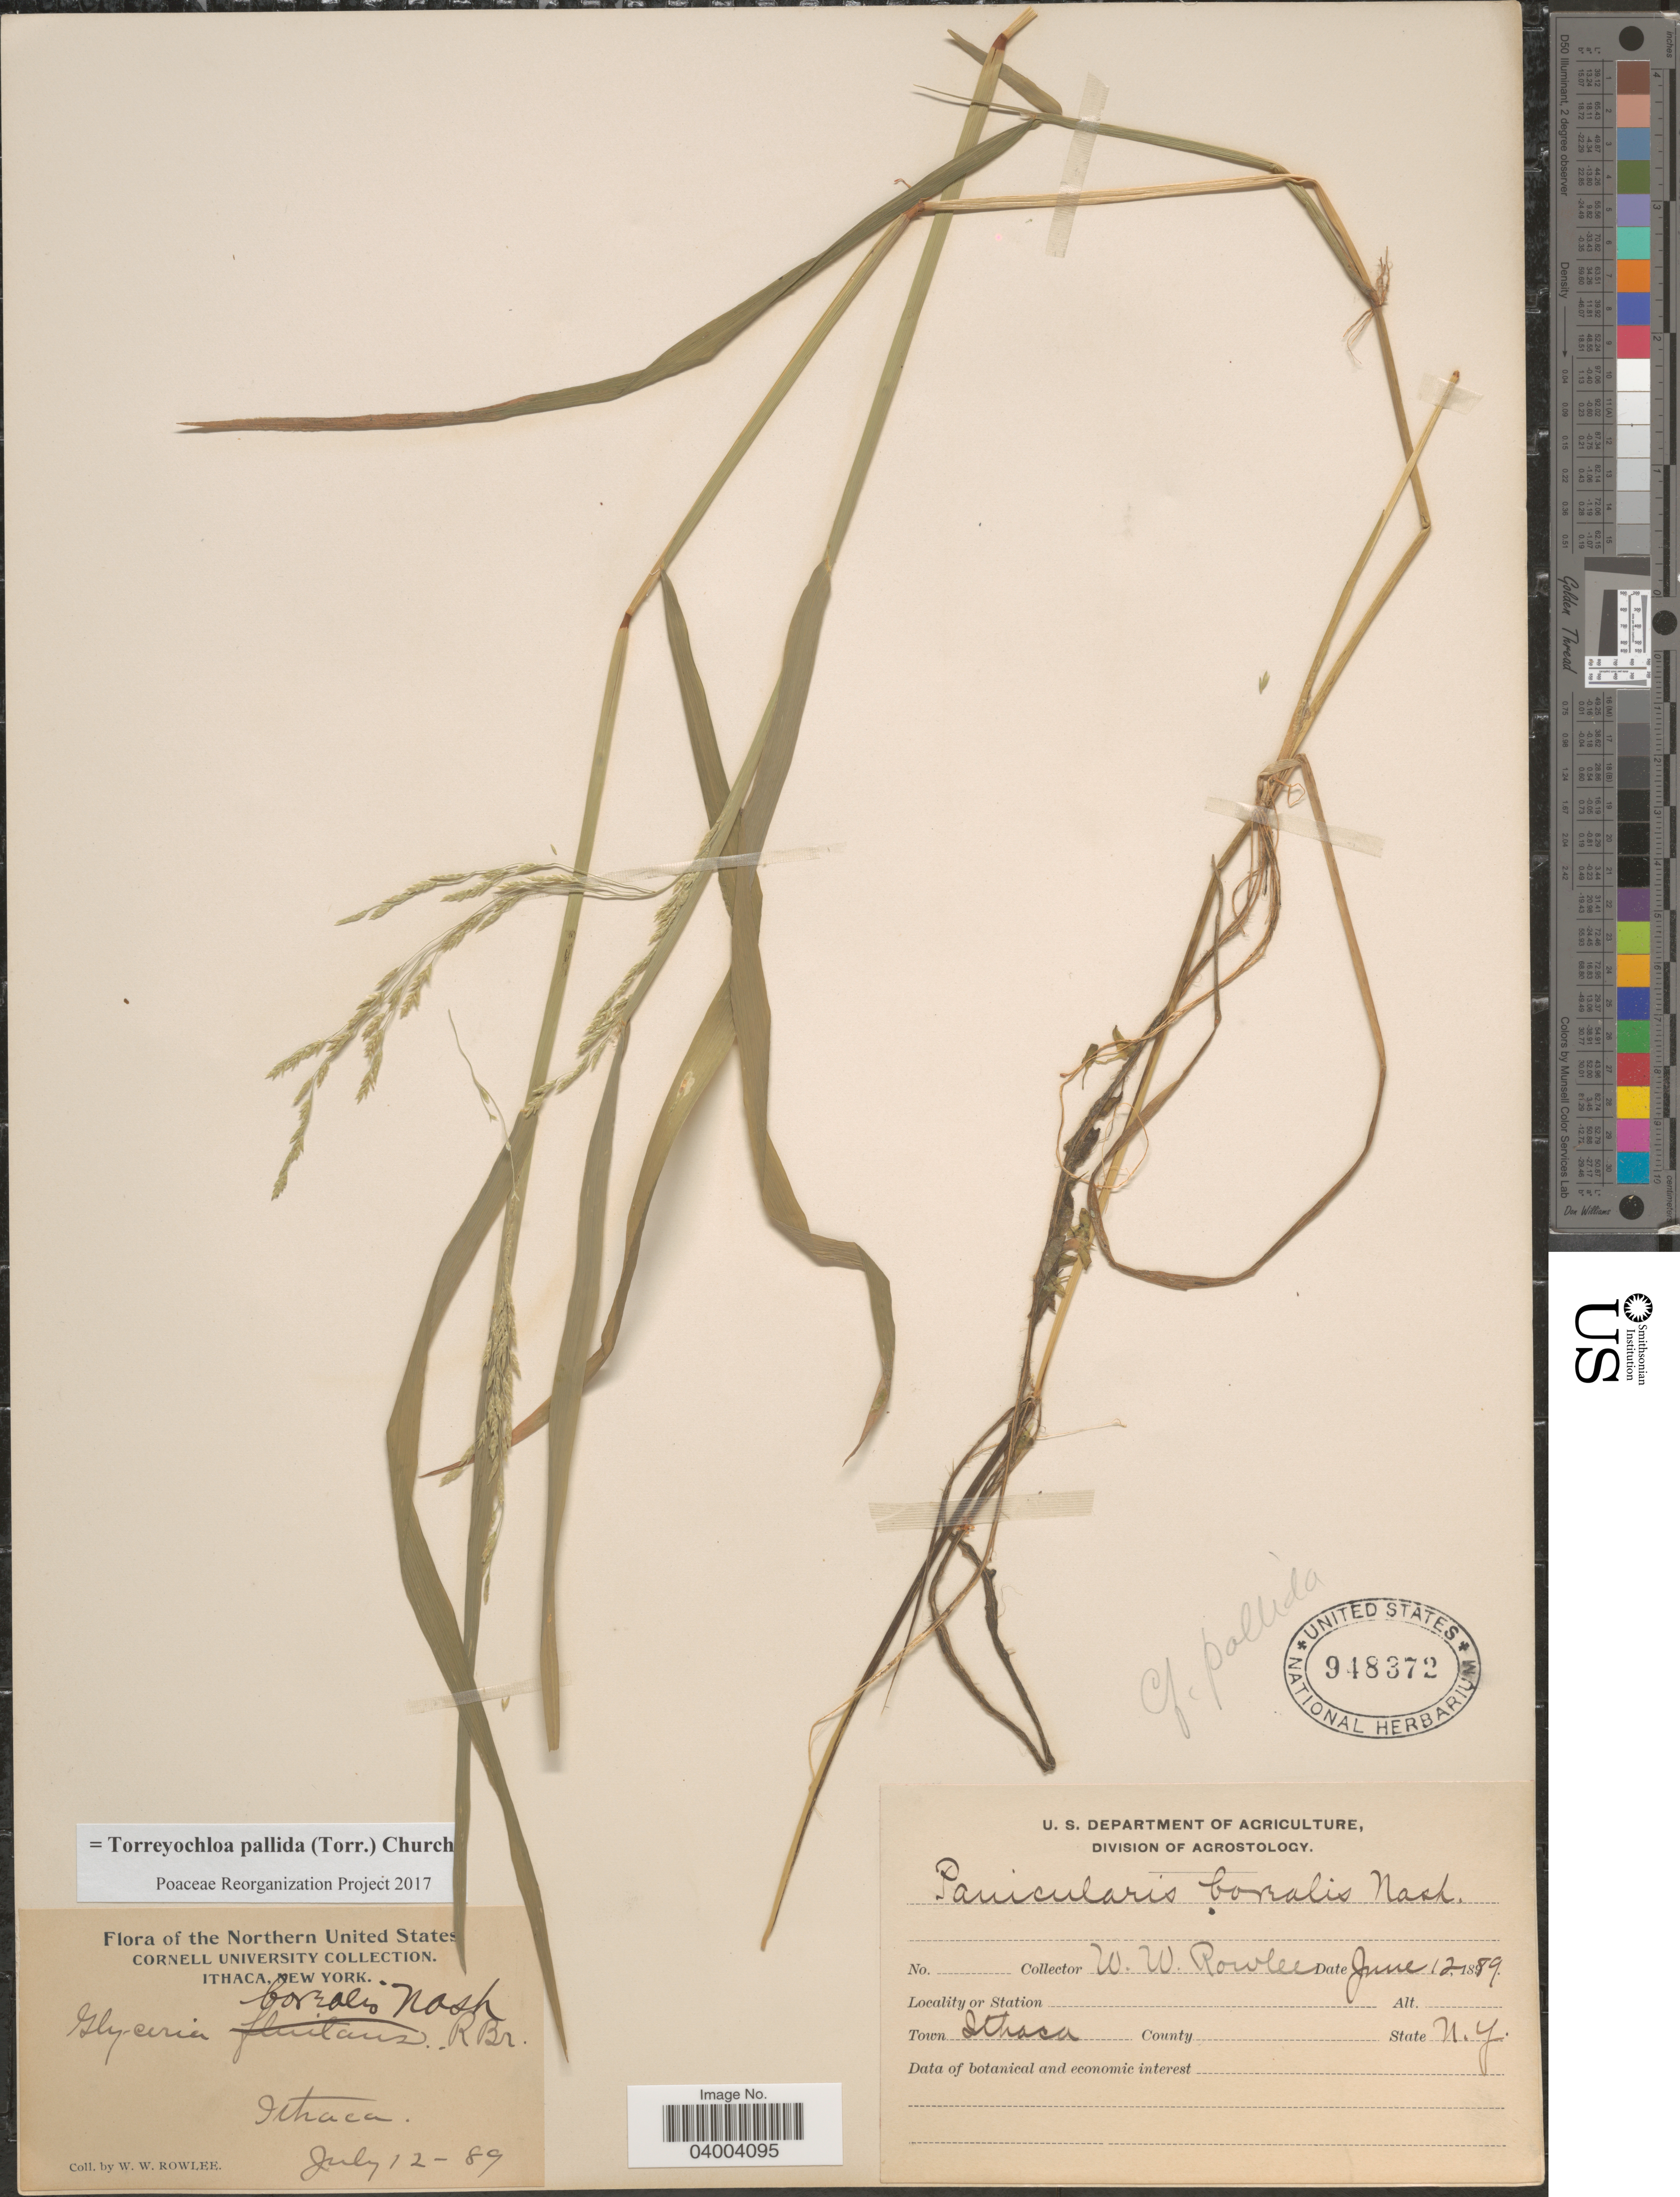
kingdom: Plantae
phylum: Tracheophyta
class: Liliopsida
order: Poales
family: Poaceae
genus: Torreyochloa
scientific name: Torreyochloa pallida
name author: (Torr.) G.L. Church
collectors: W. W. Rowlee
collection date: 1889-07-12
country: United States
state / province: New York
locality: The Northern United States. Ithaca. Town Ithaca.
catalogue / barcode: US 948372